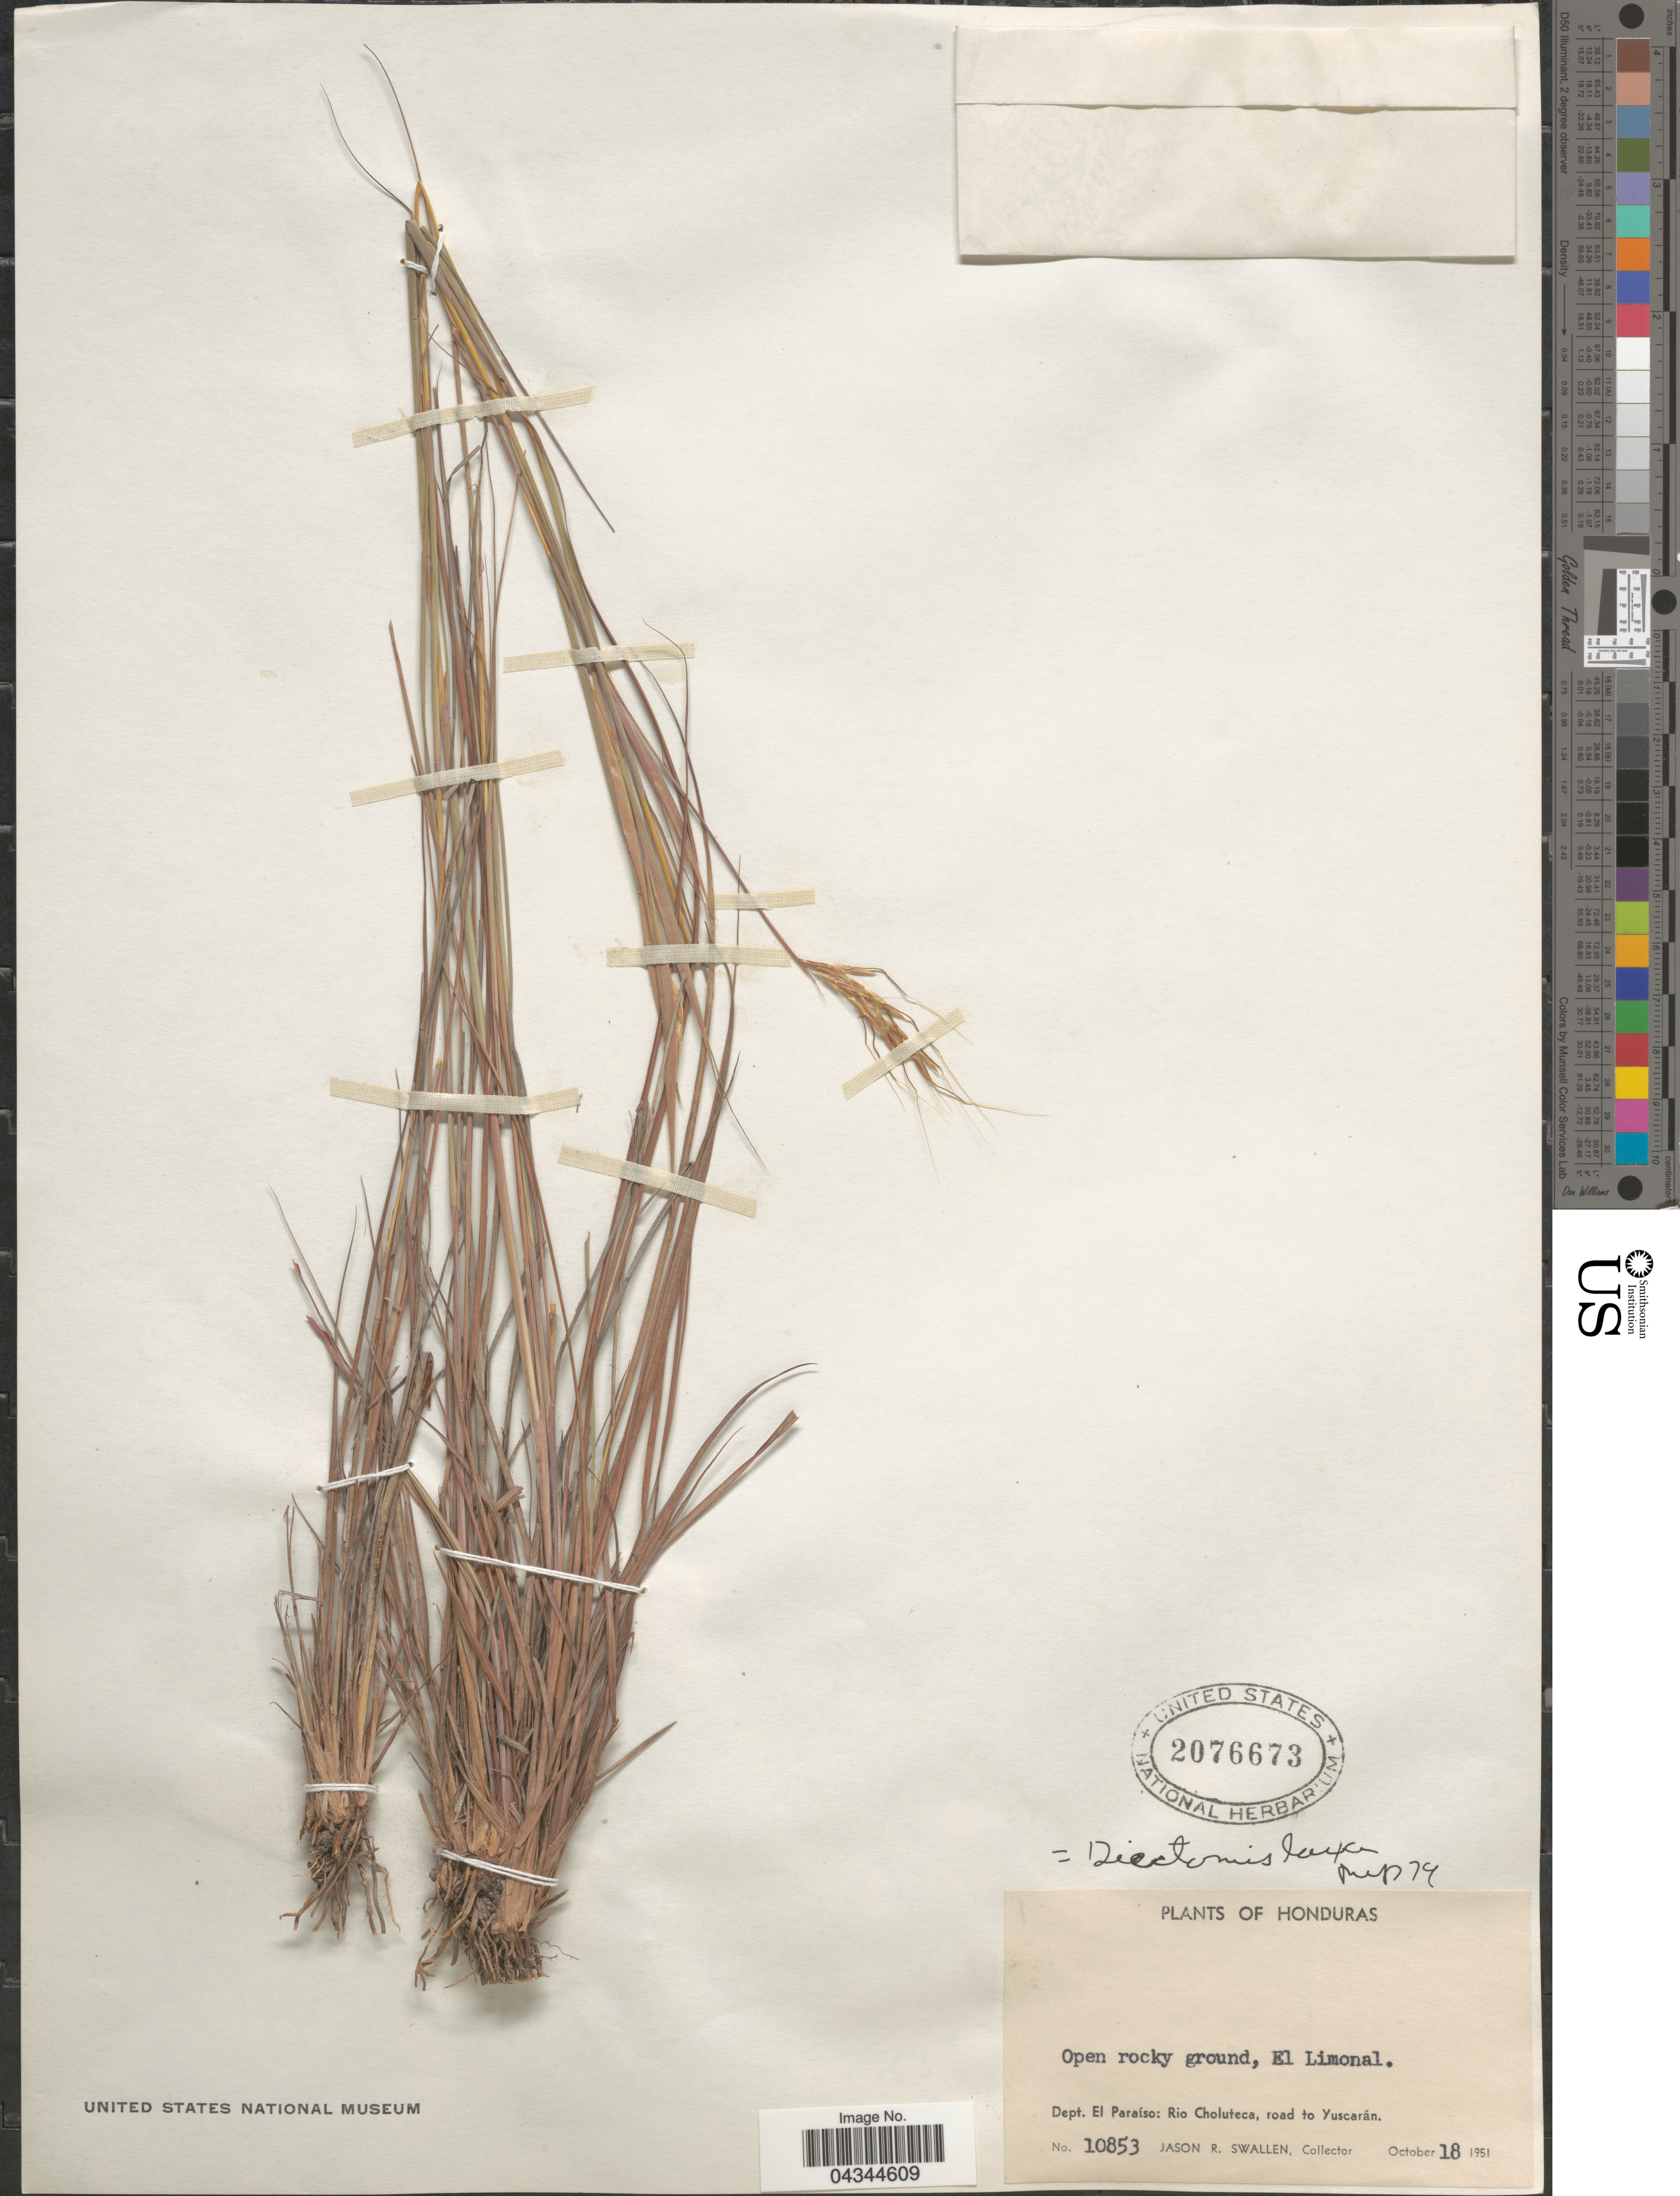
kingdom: Plantae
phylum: Tracheophyta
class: Liliopsida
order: Poales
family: Poaceae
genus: Andropogon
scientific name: Andropogon angustatus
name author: (J. Presl) Steud.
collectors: J. R. Swallen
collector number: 10853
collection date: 1951-10-18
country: Honduras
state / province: El Paraiso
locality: El Limonal. Dept. El Paraíso: Rio Choluteca, road to Yuscarán.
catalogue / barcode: US 2076673